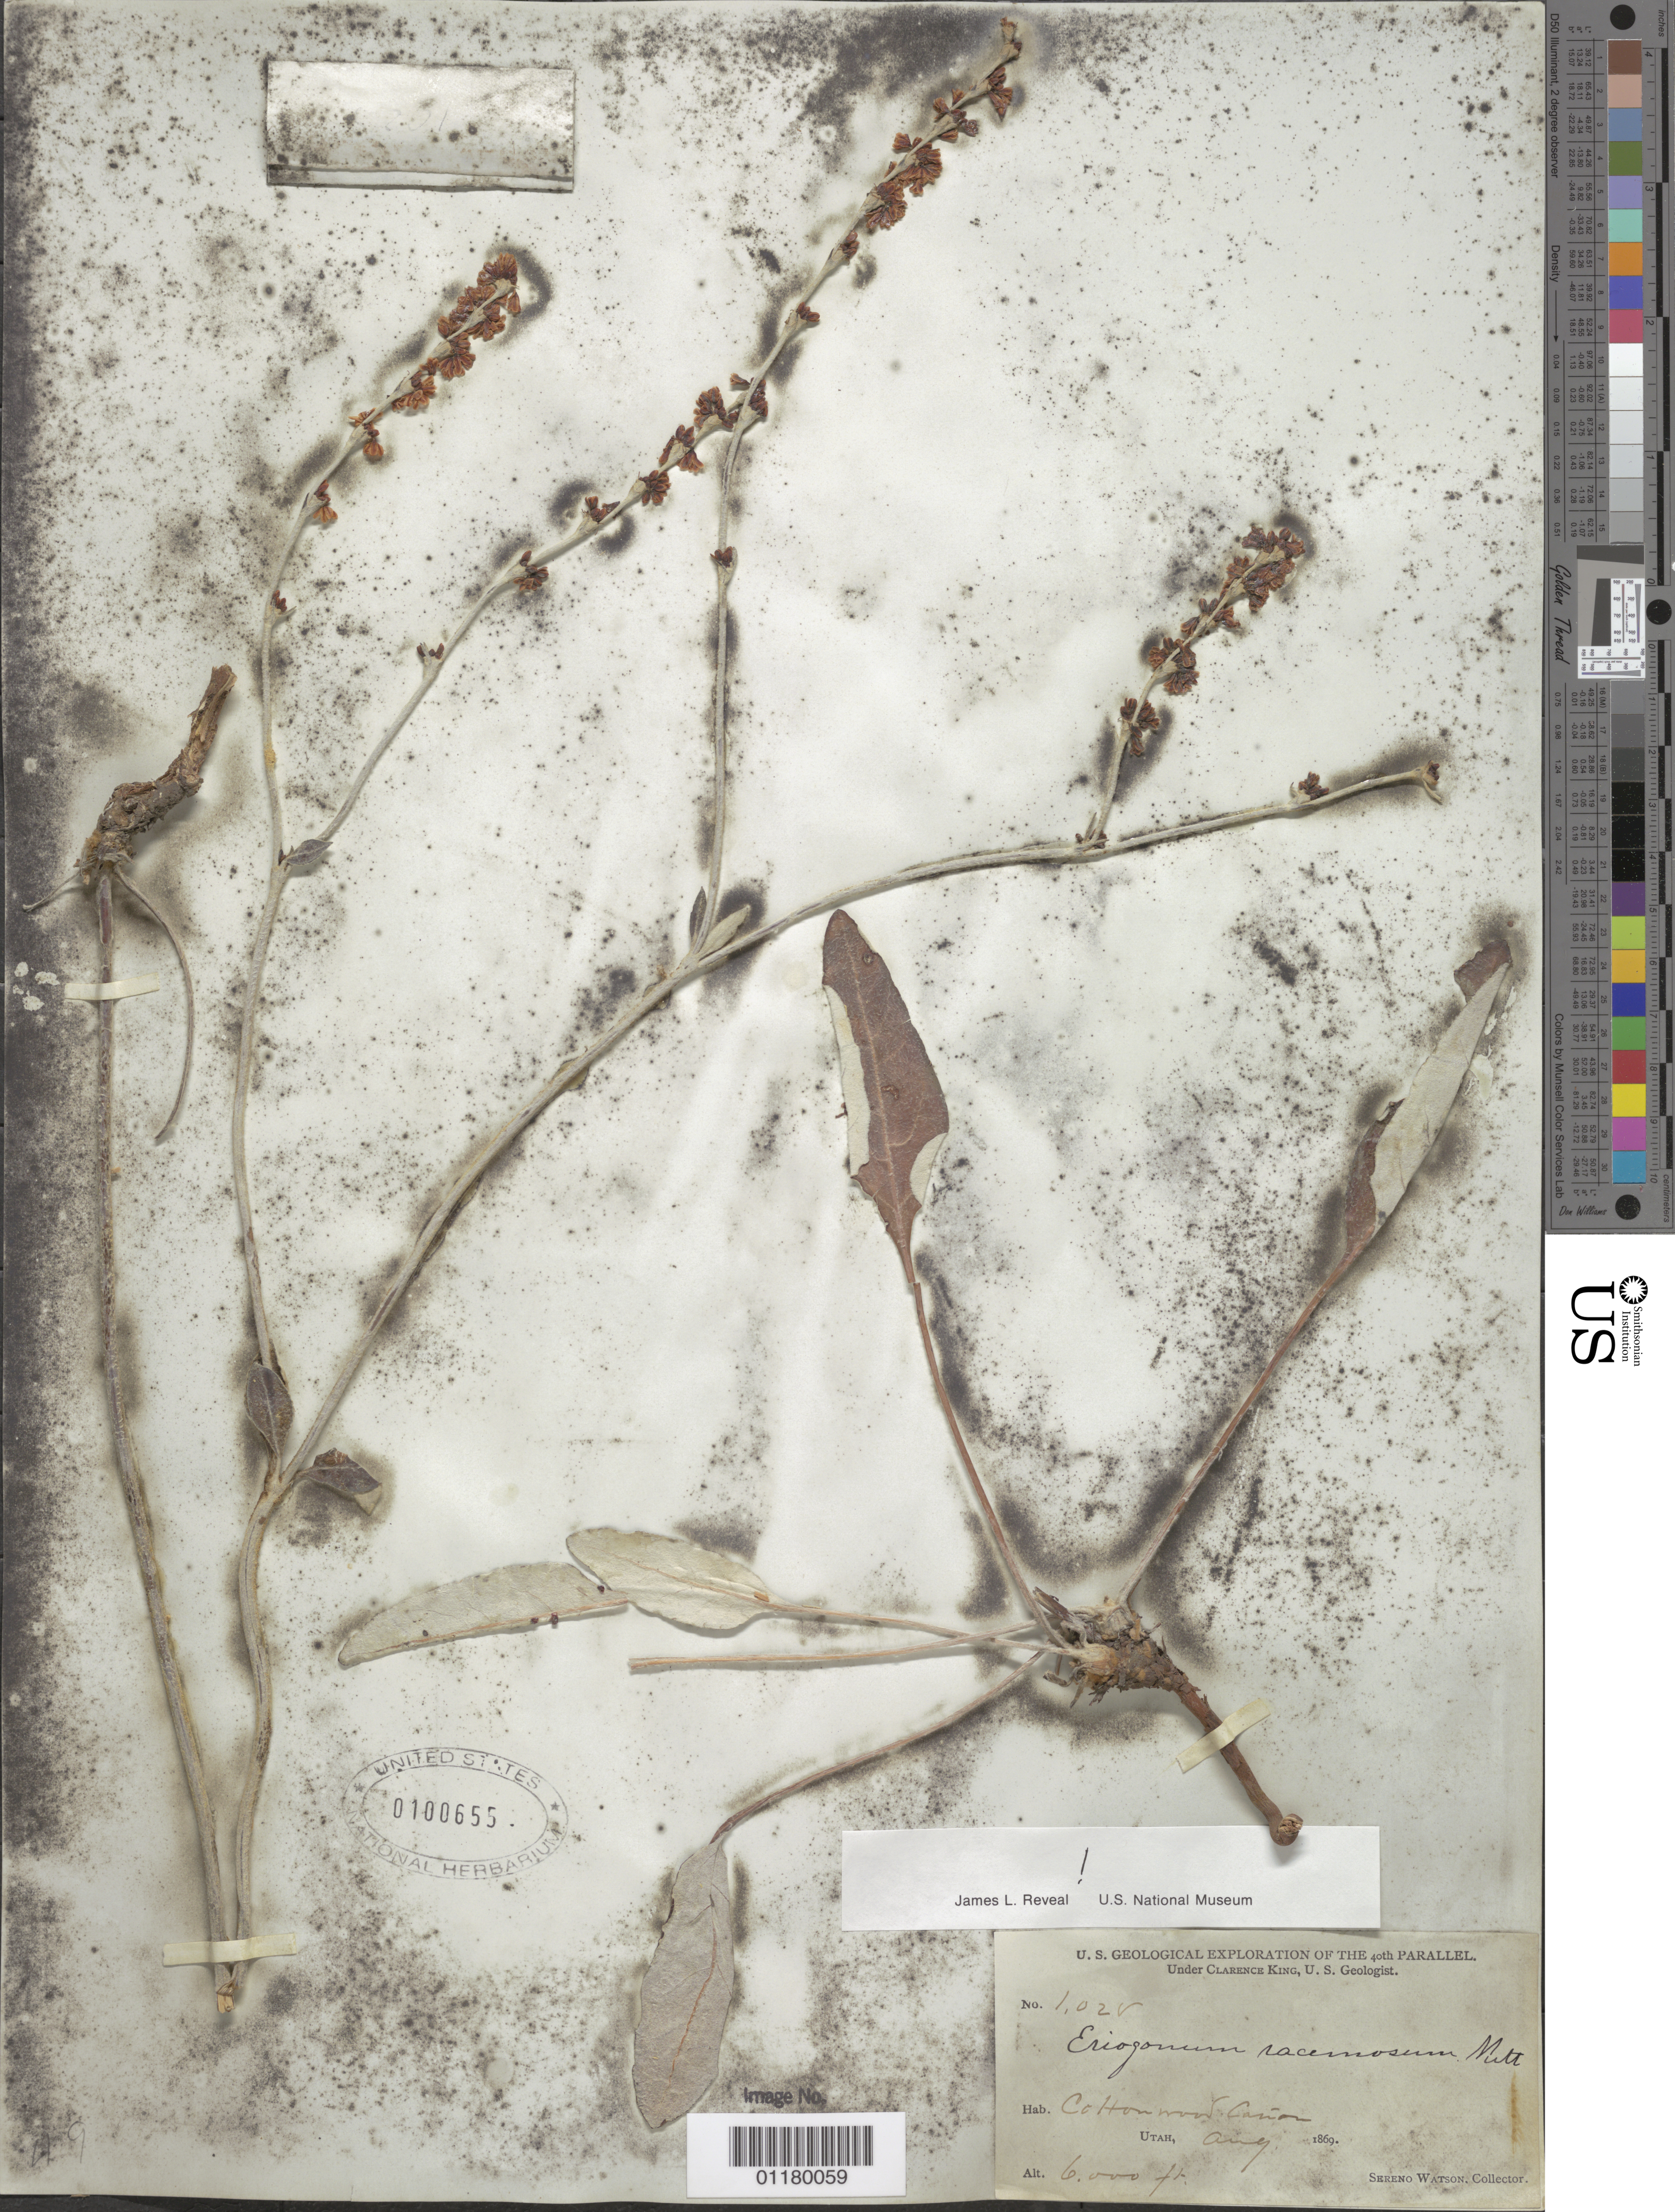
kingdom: Plantae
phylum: Tracheophyta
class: Magnoliopsida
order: Caryophyllales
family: Polygonaceae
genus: Eriogonum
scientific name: Eriogonum racemosum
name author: Nutt.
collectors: S. Watson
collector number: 1028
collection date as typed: Aug 1869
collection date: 1869-08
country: United States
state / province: Utah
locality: Cottonwood Canyon.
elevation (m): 1829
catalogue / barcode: US 100655